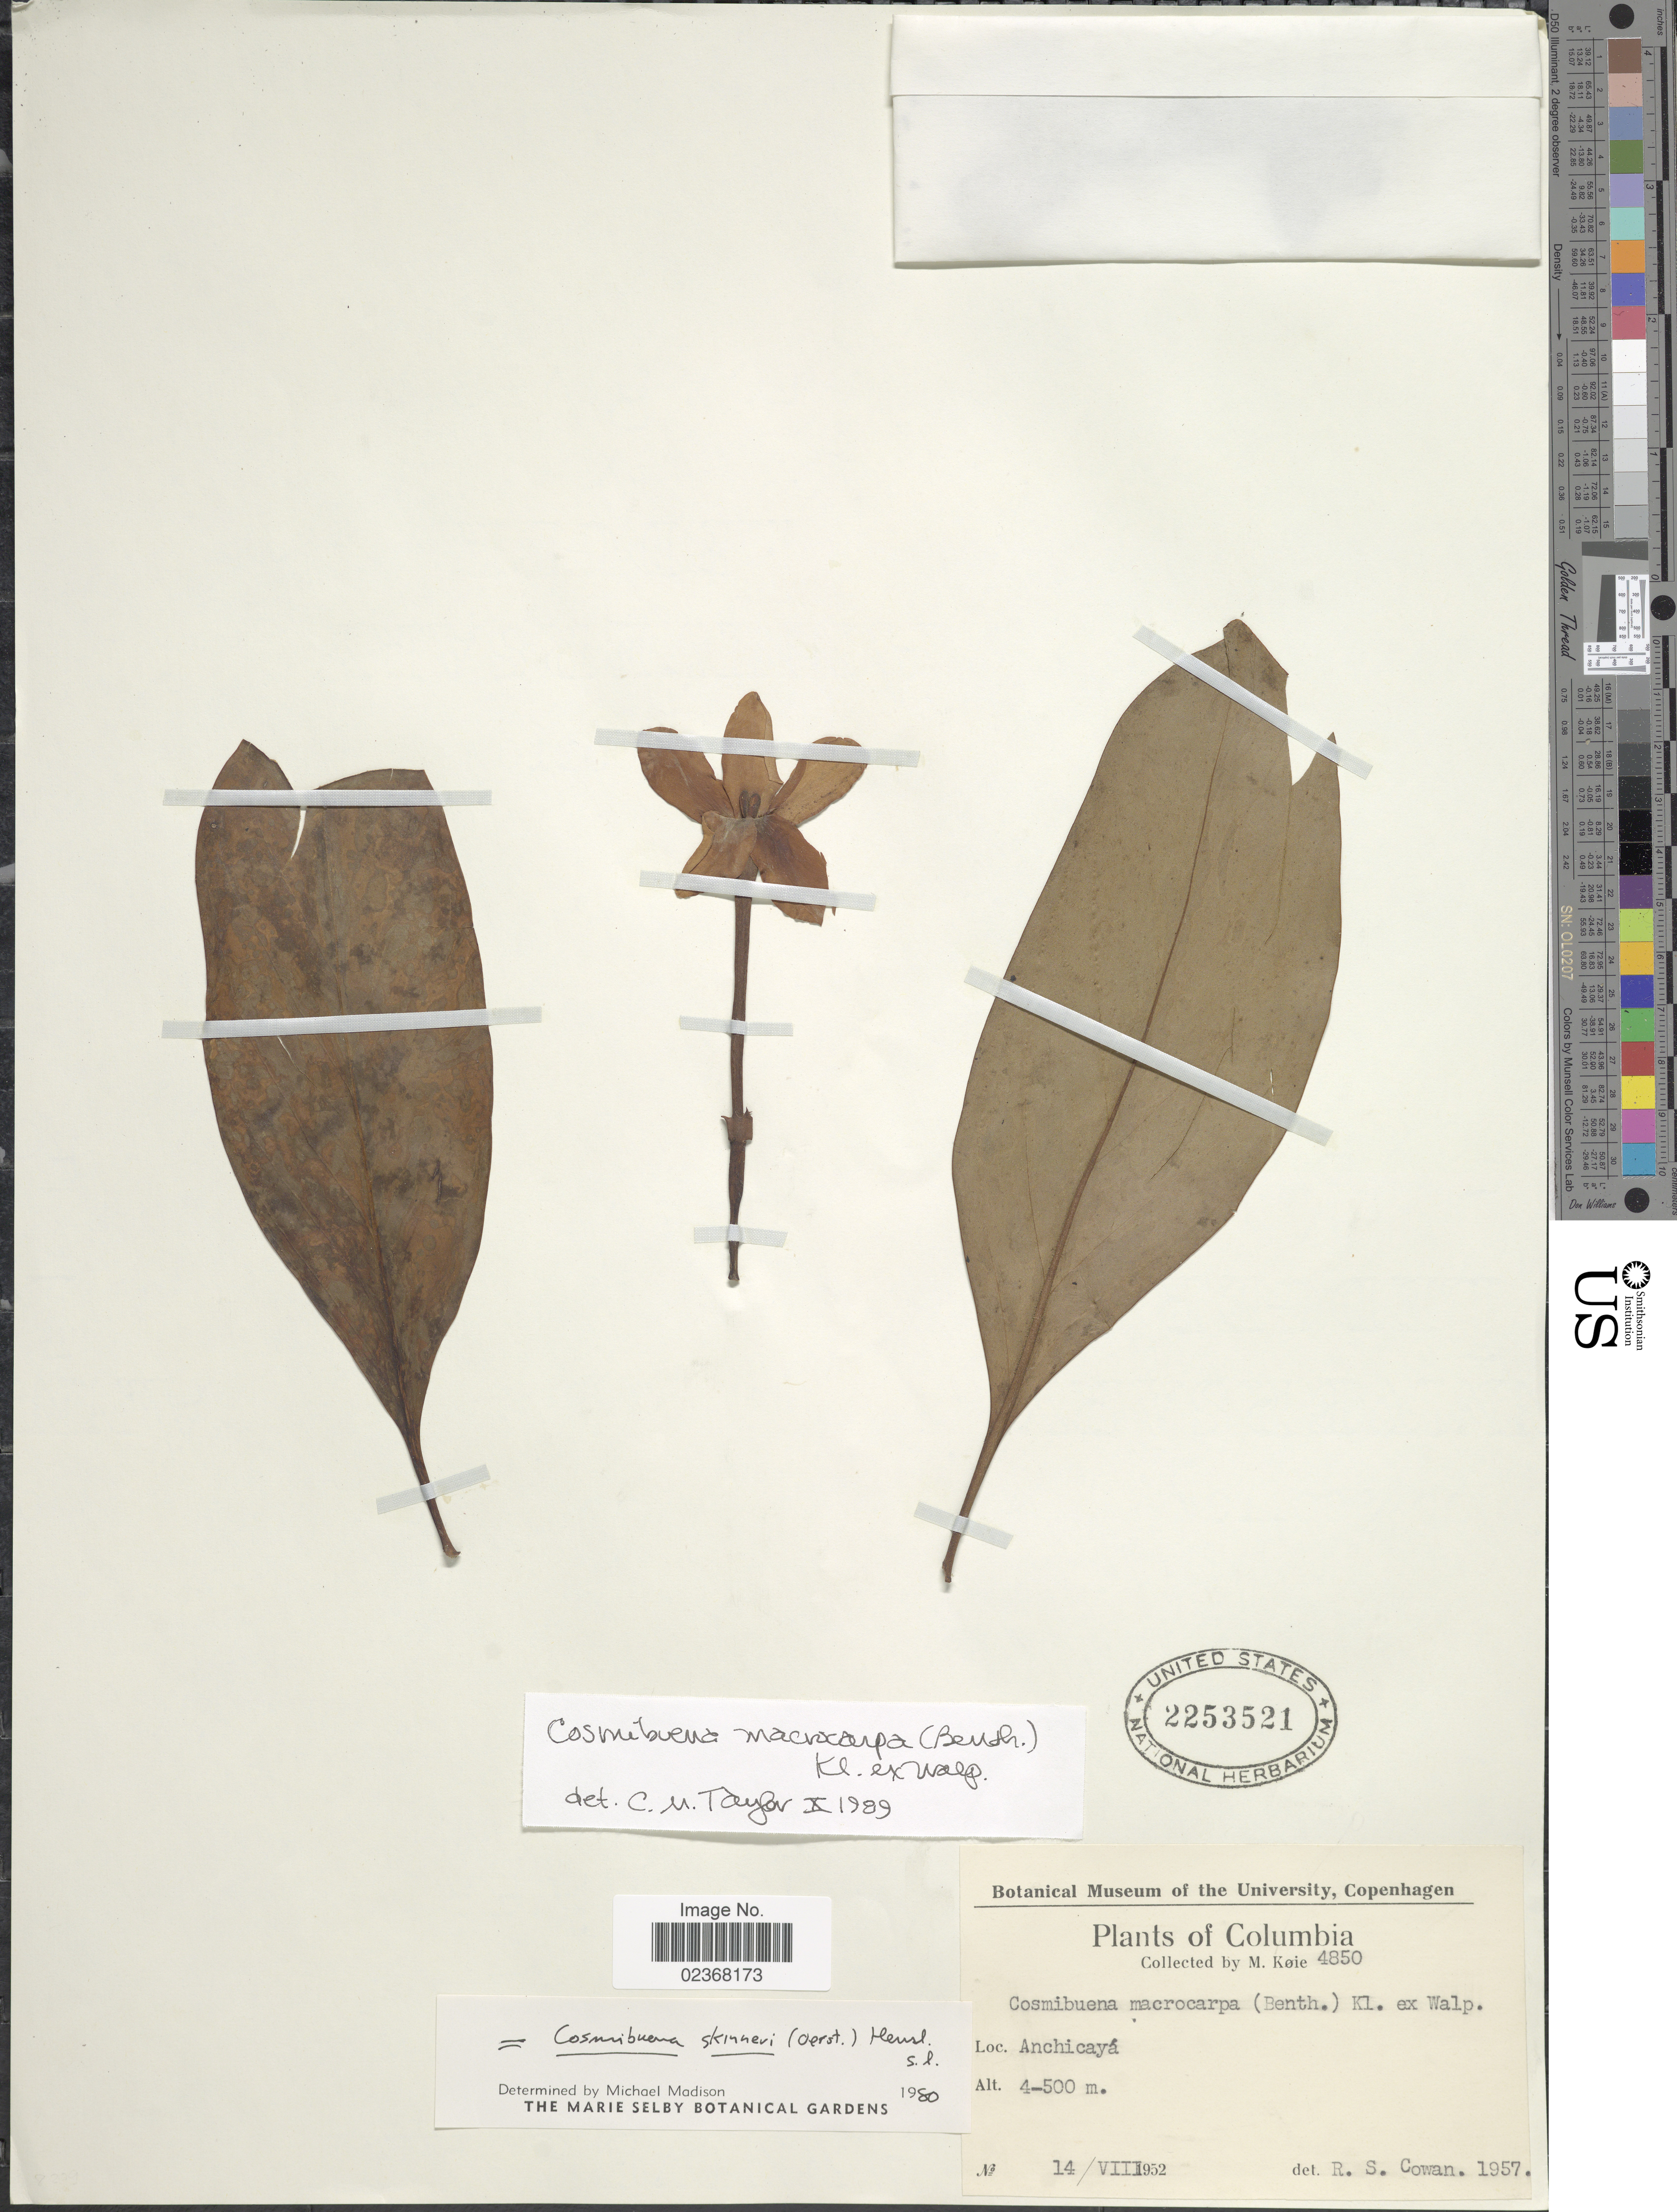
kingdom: Plantae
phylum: Tracheophyta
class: Magnoliopsida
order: Gentianales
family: Rubiaceae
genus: Cosmibuena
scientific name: Cosmibuena macrocarpa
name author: (Benth.) Klotzsch ex Walp.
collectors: M. Köie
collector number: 4850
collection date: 1952-08-14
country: Colombia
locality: Anchicaya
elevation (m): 400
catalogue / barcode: US 2253521